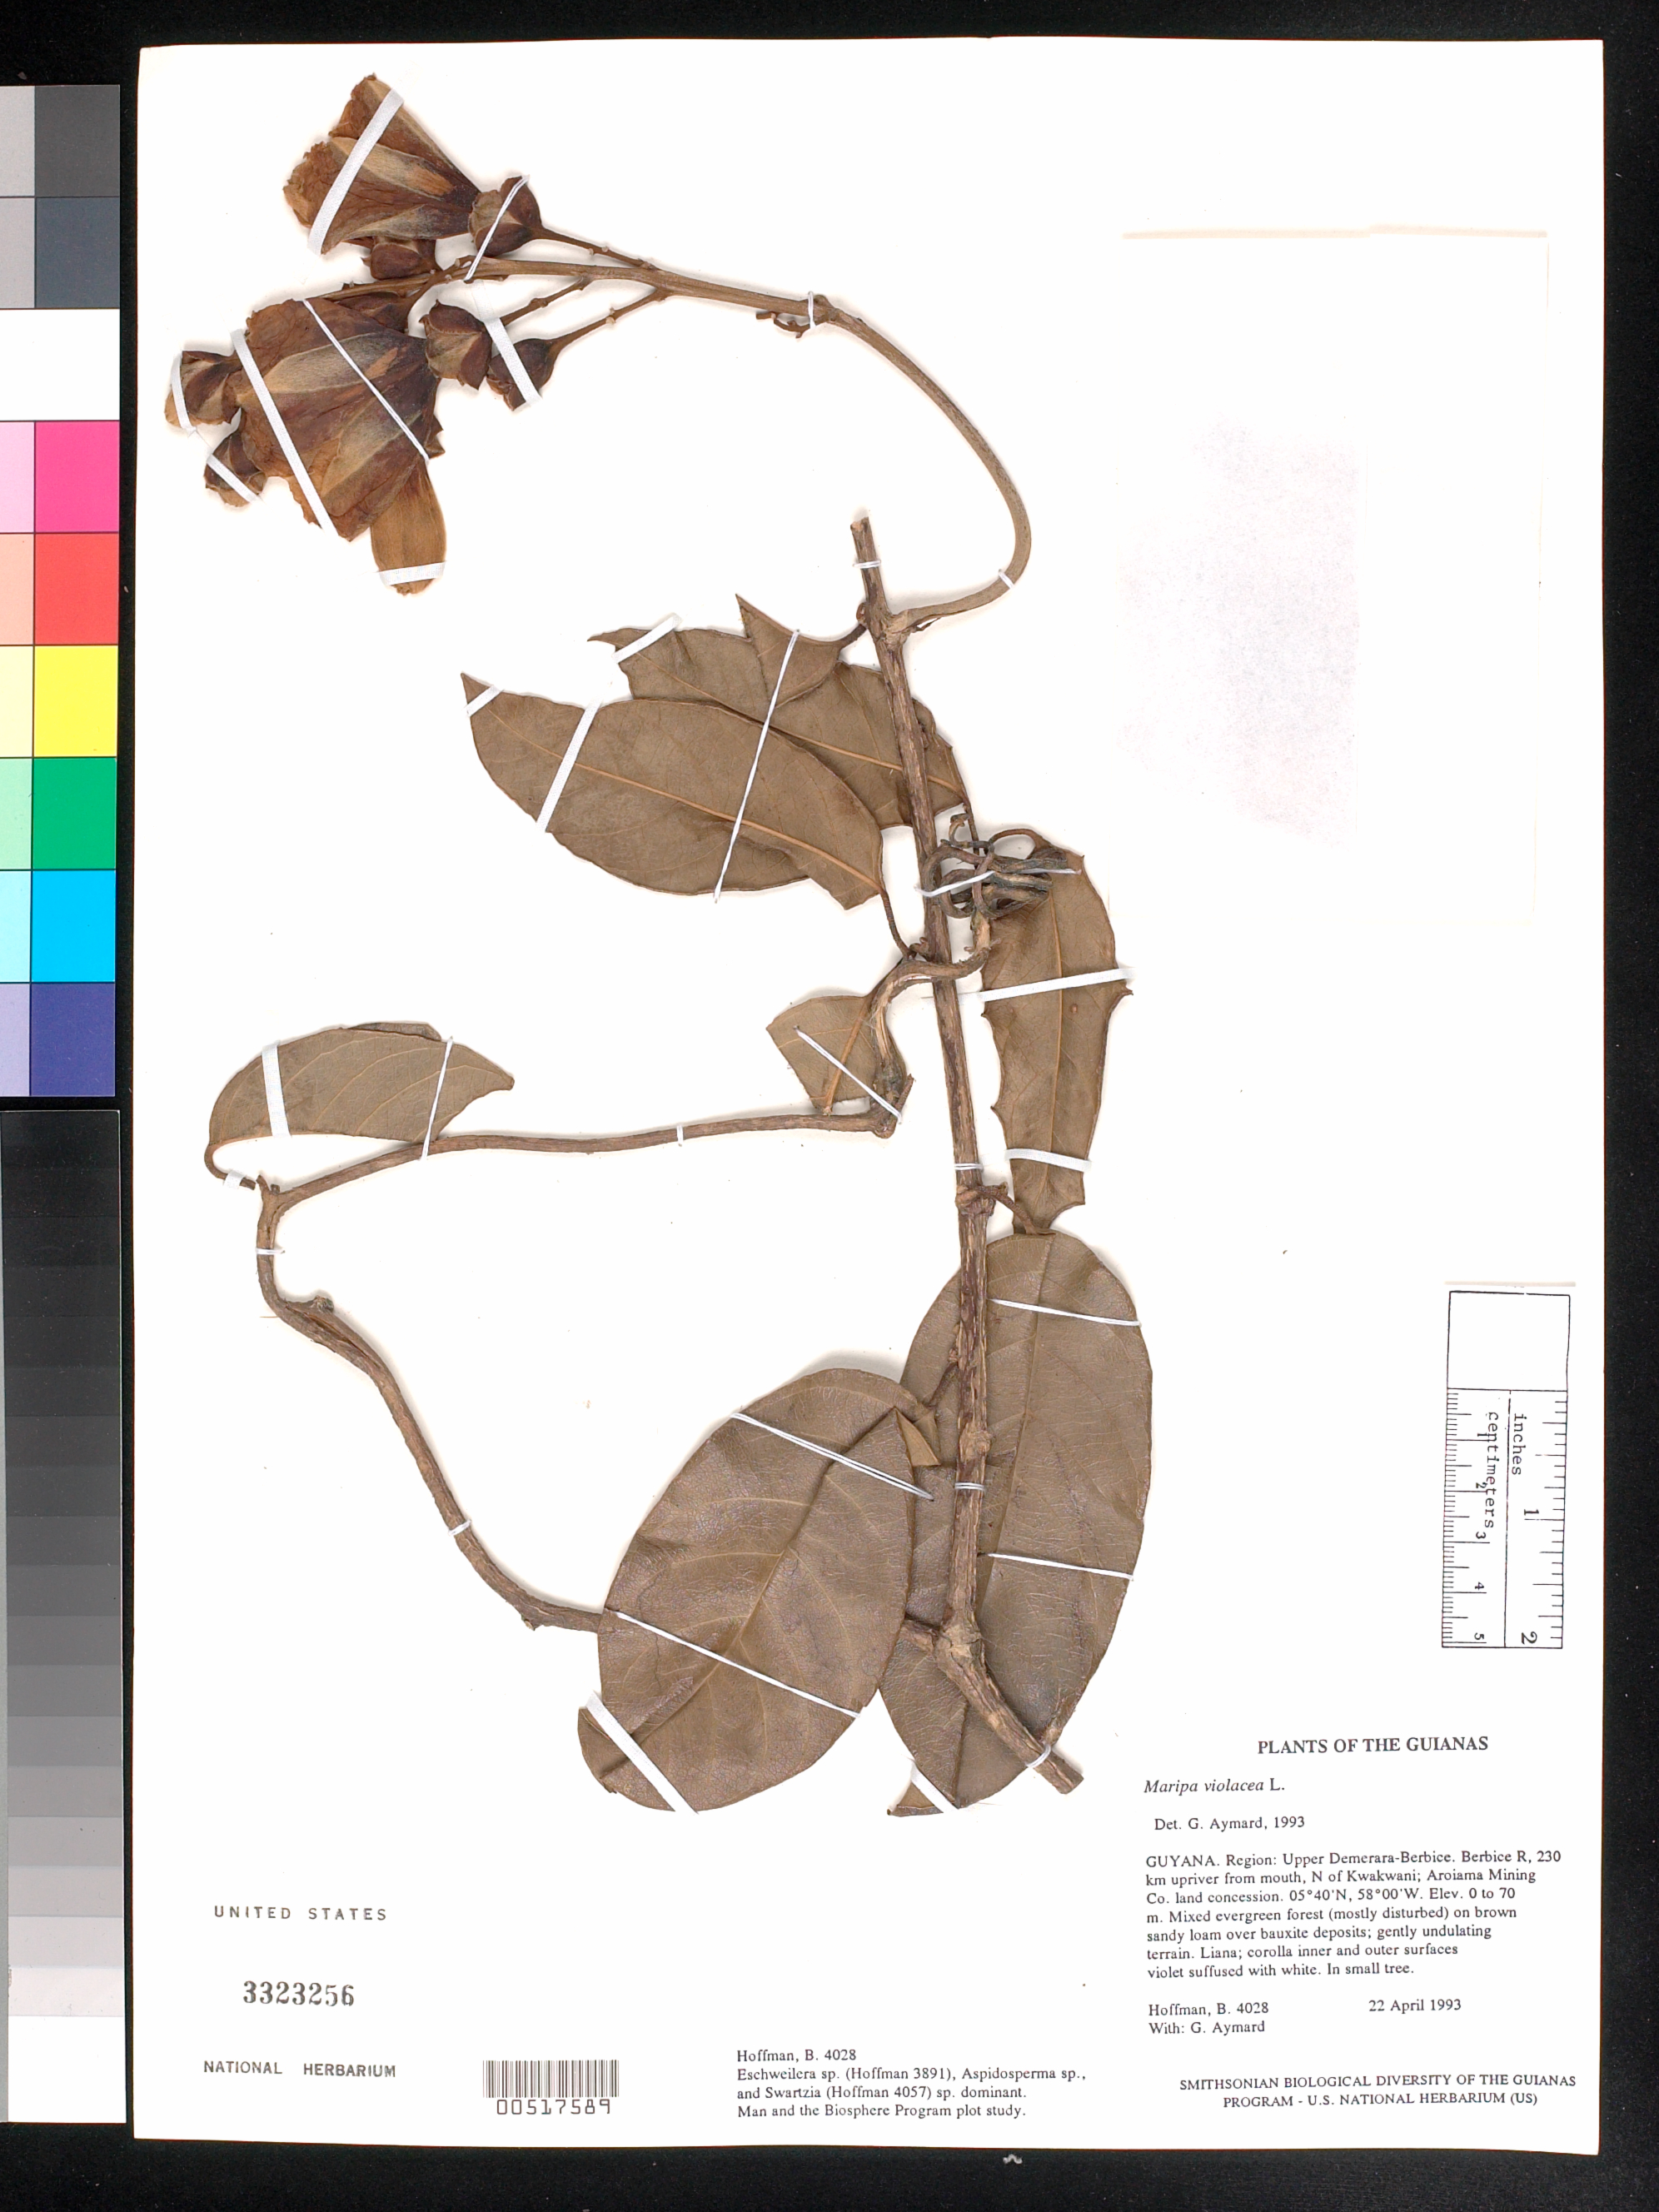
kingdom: Plantae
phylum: Tracheophyta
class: Magnoliopsida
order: Solanales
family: Convolvulaceae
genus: Maripa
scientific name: Maripa violacea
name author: (Aubl.) Ooststr. ex Lanj. & Uittien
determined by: Aymard C., G. A., (PORT), Univ. Nac. Exp. de los Llanos Ezequiel Zamora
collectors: B. Hoffman & G. A. Aymard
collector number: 4028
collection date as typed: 22 April 1993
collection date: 1993-04-22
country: Guyana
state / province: U. Demerara-Berbice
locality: Berbice River, 230 km upriver from mouth, N of Kwakwani; Aroiama Mining Co. land concession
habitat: Mixed evergreen forest (mostly disturbed) on brown sandy loam over bauxite deposits; gently undulating terrain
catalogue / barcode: US 3323256